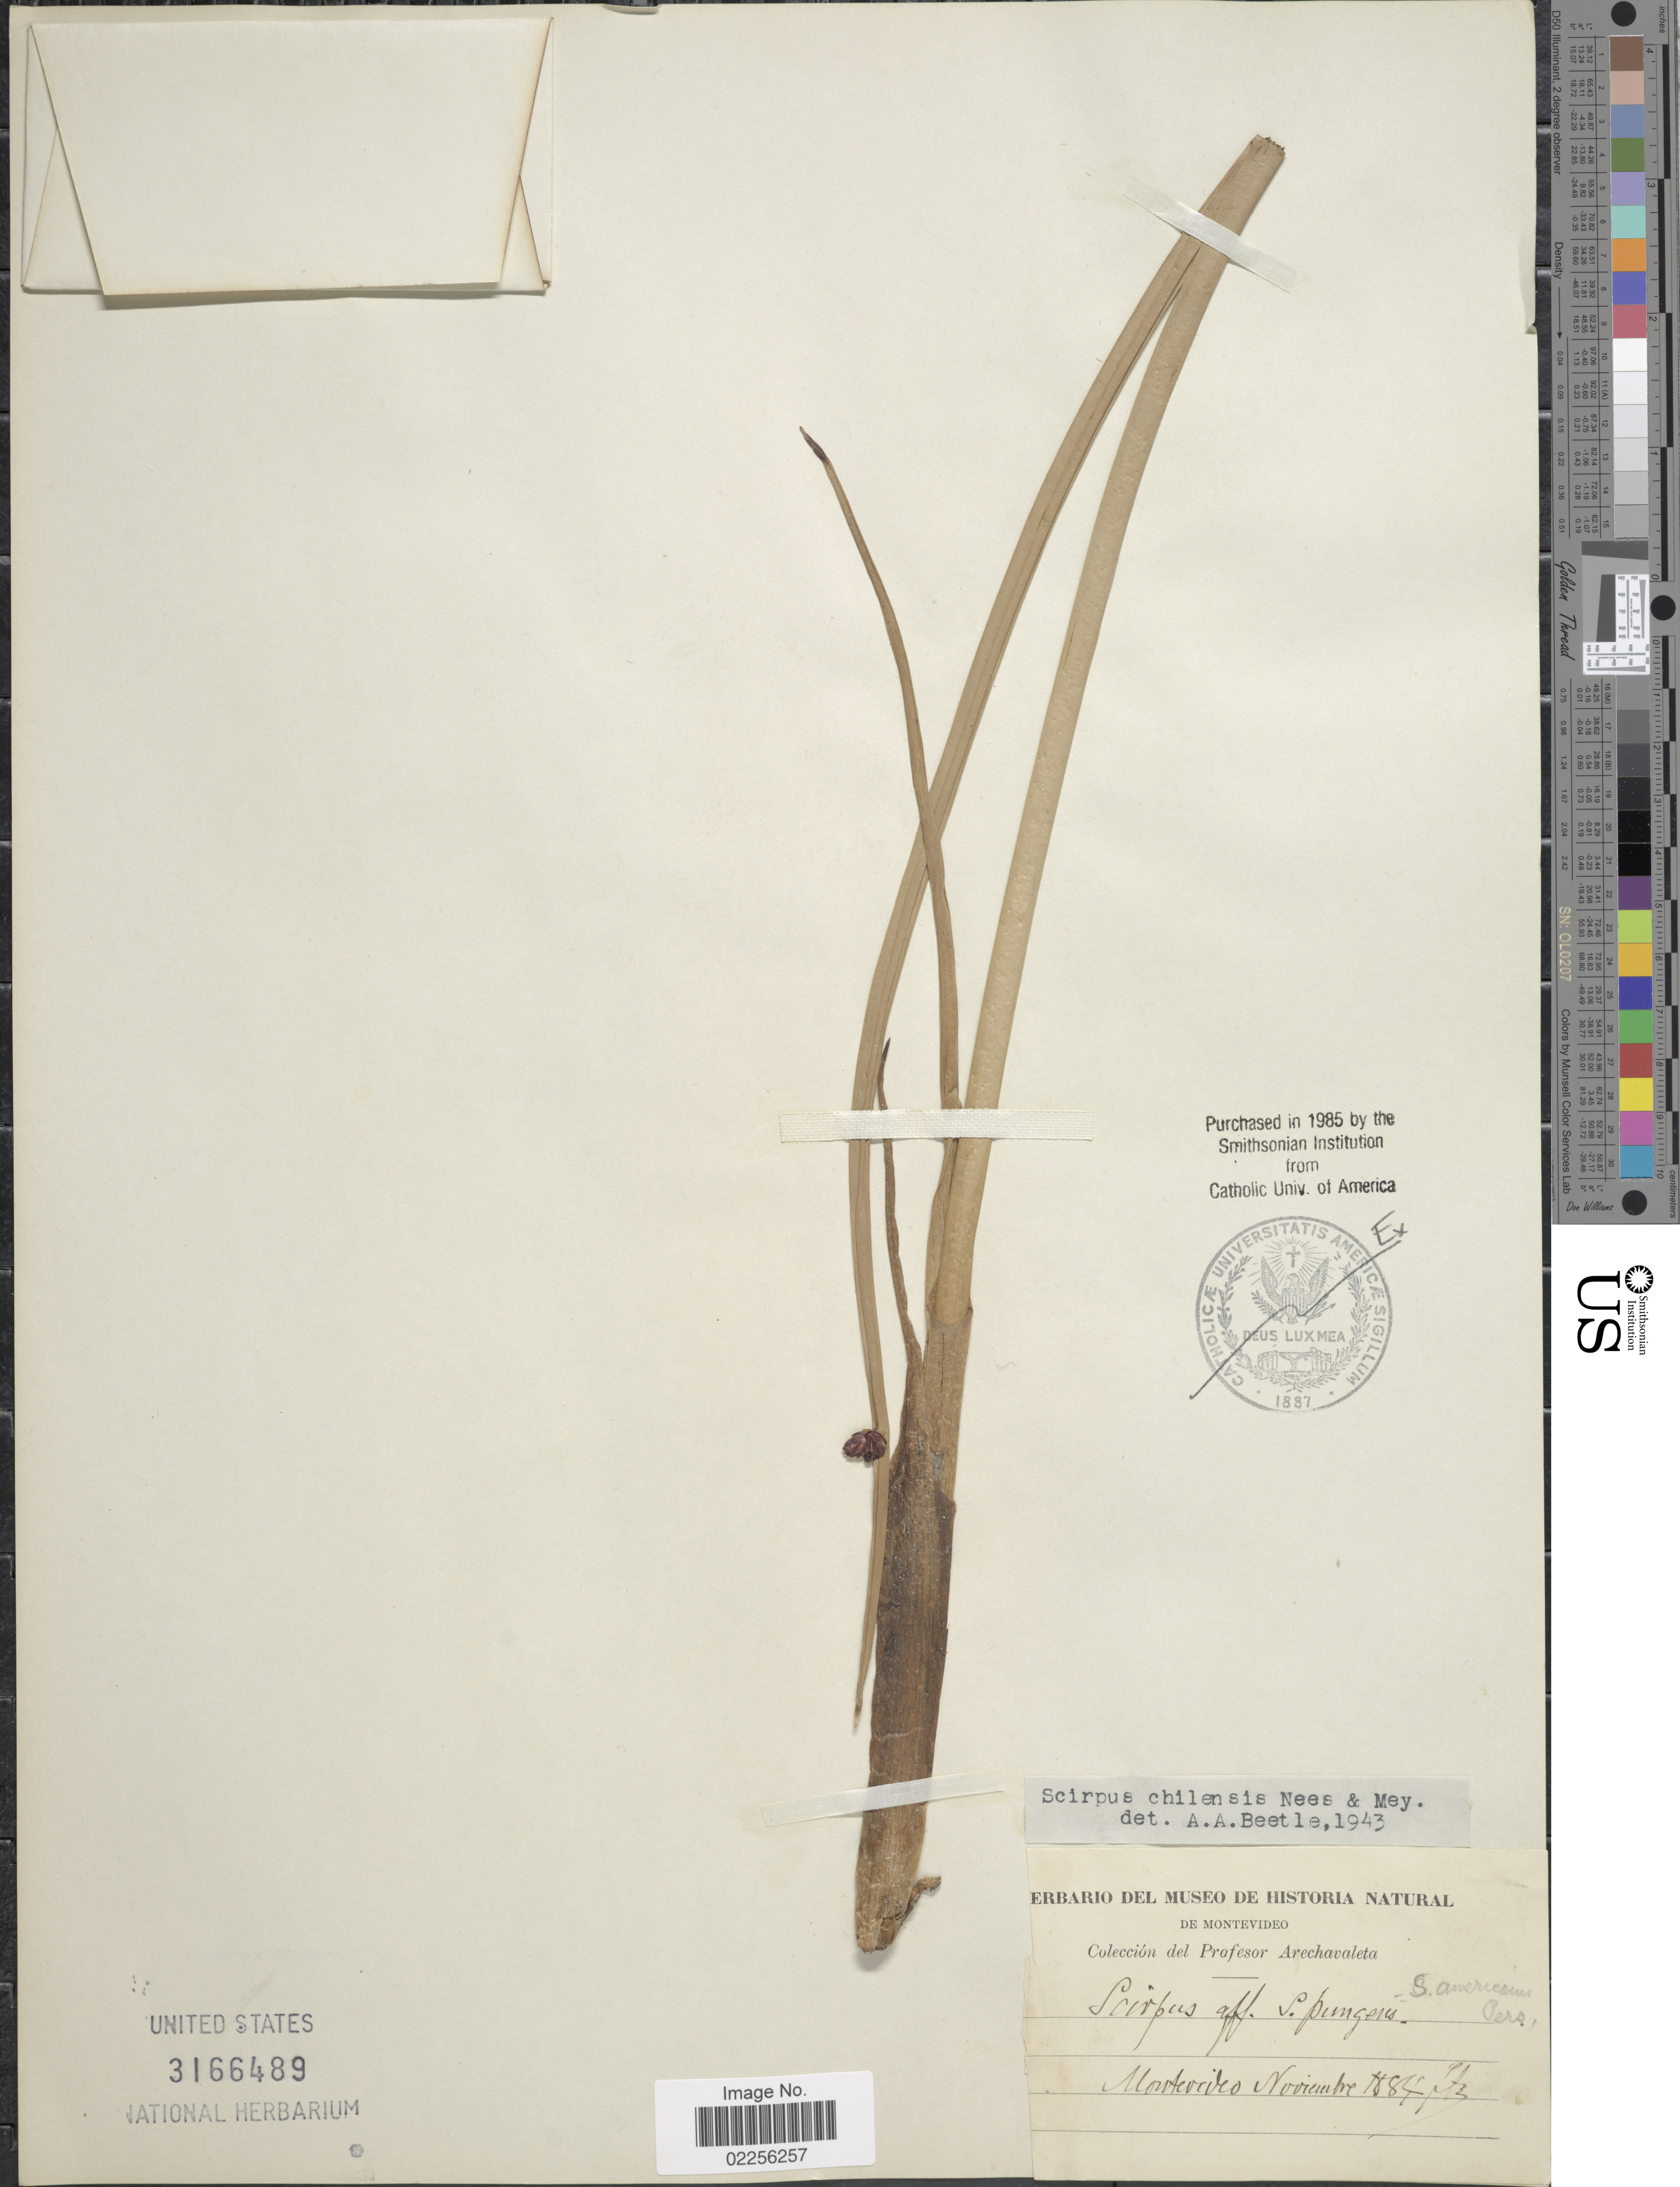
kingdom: Plantae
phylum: Tracheophyta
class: Liliopsida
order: Poales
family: Cyperaceae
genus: Schoenoplectus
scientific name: Schoenoplectus chilensis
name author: (Nees & Meyen) Soják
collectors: J. Arechavaleta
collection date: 1884-11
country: Uruguay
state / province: Montevideo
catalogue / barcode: US 3166489